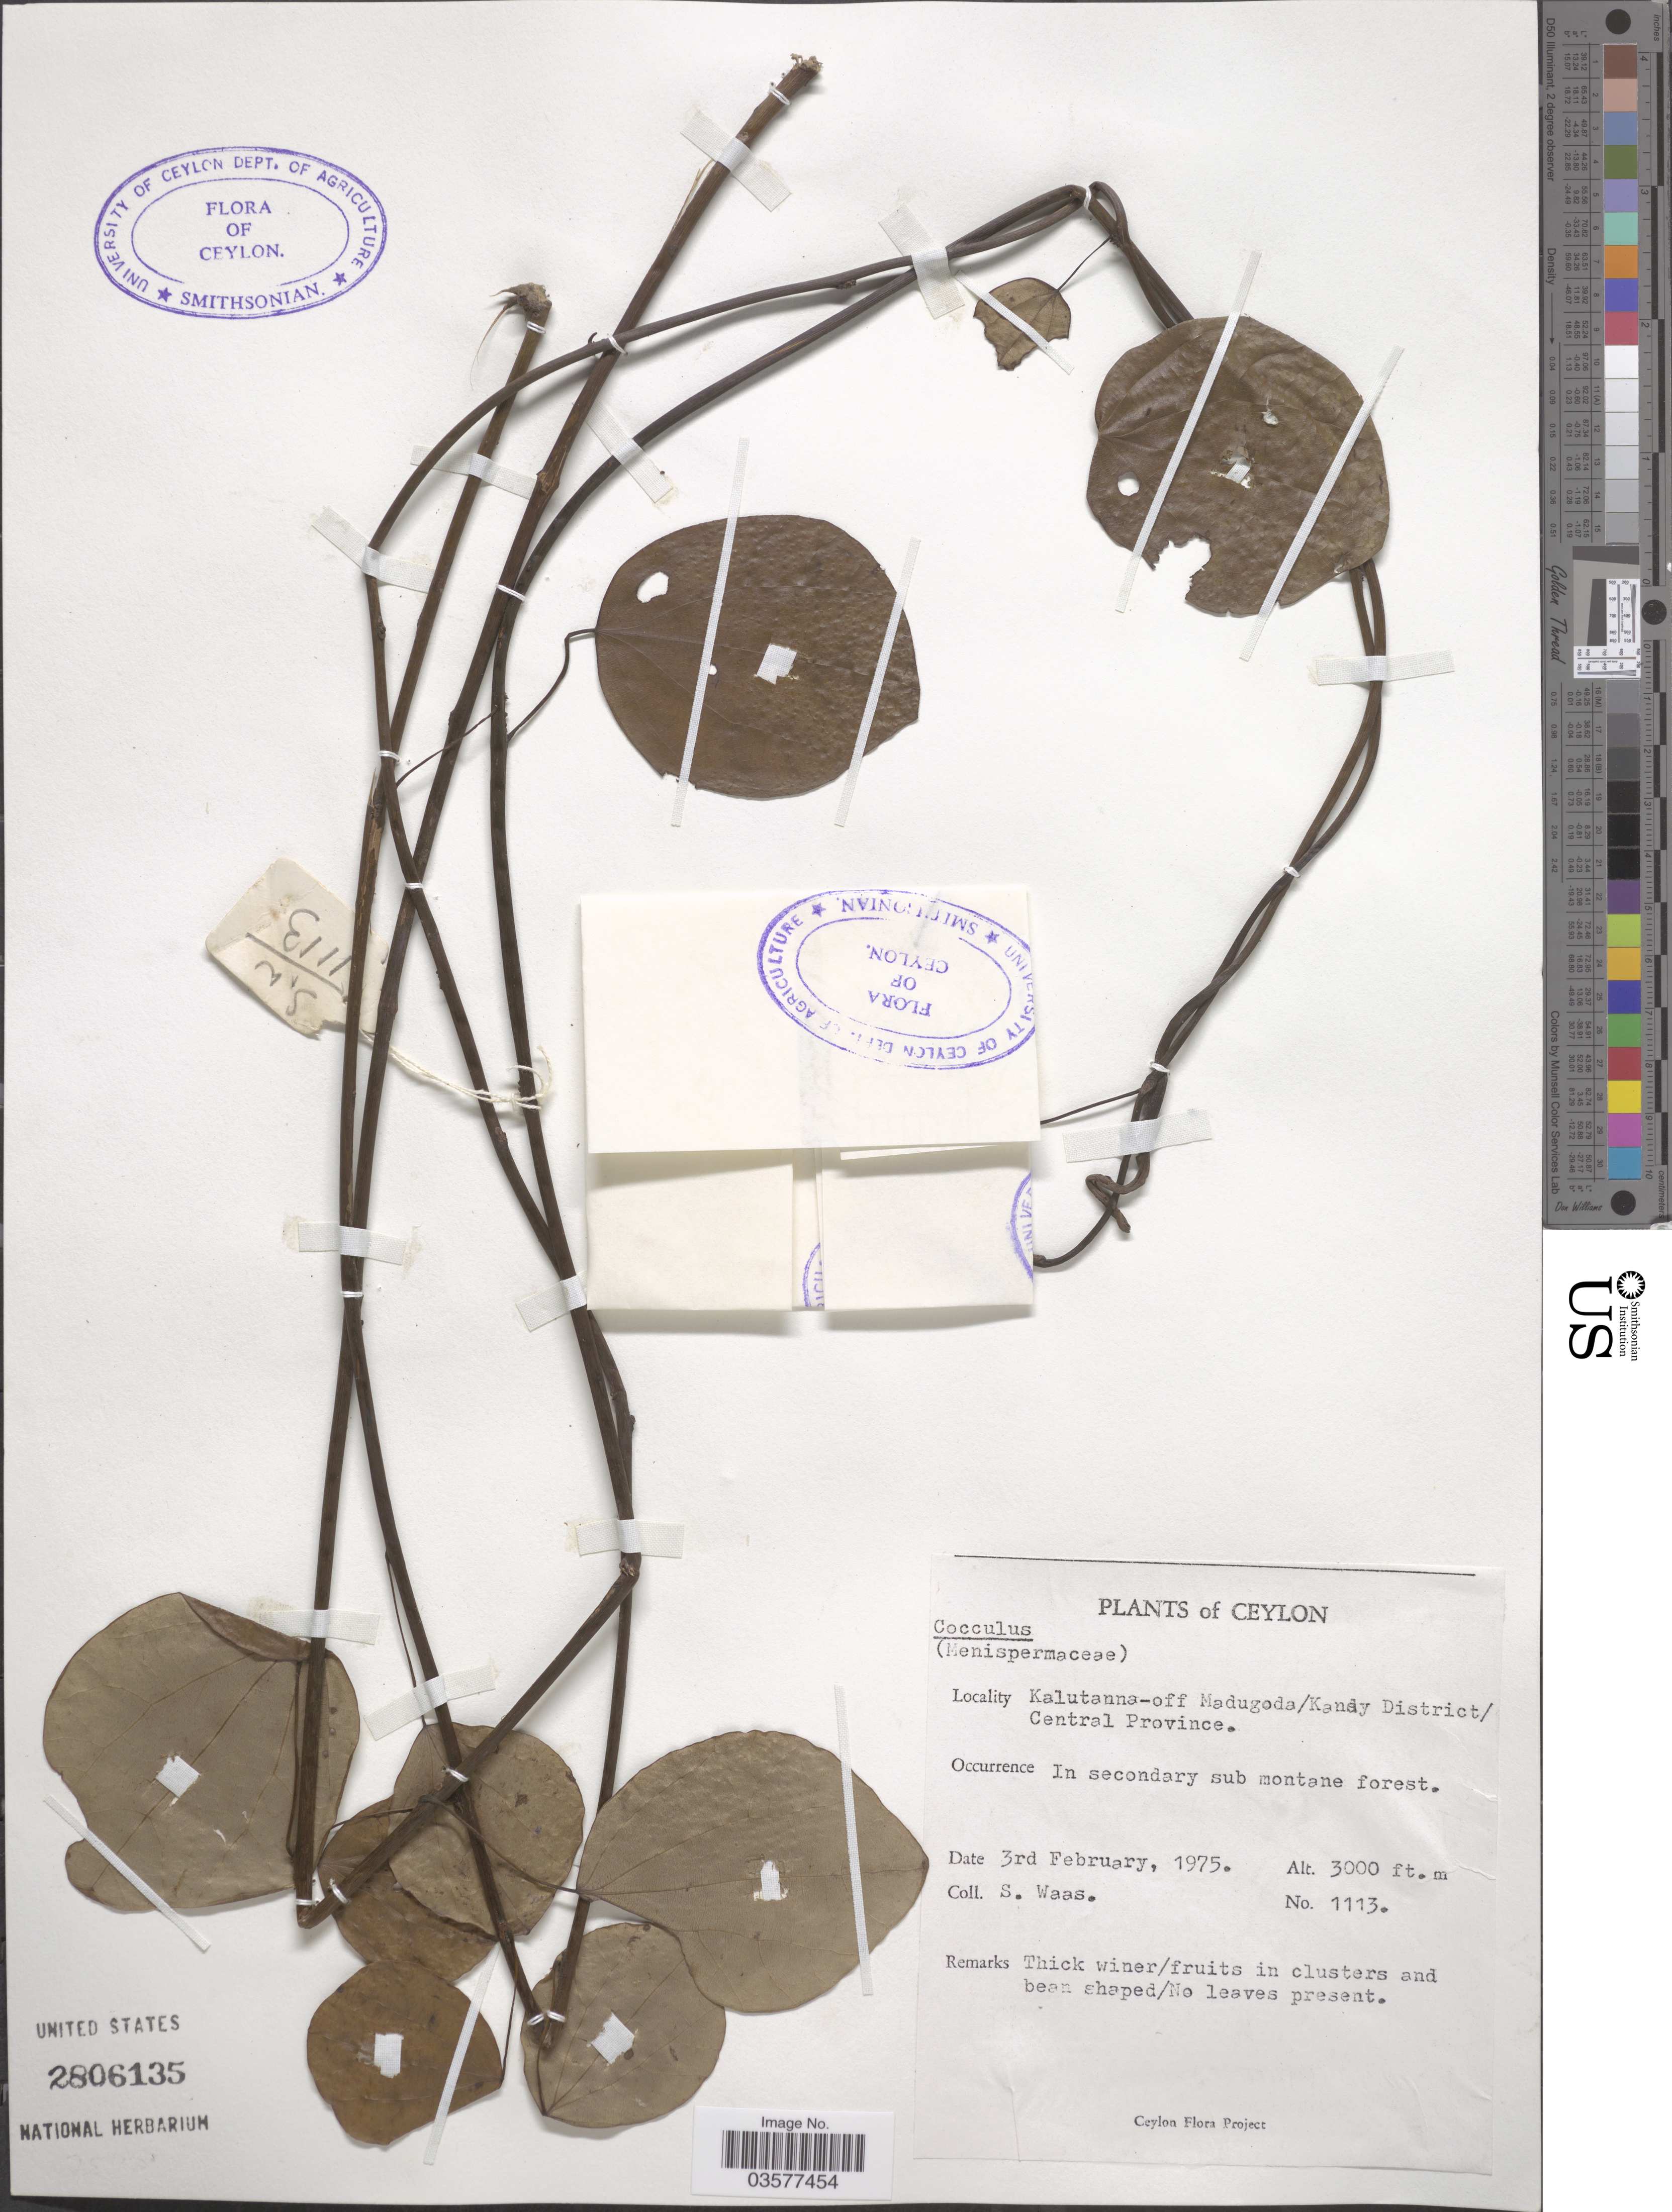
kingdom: Plantae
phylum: Tracheophyta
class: Magnoliopsida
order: Ranunculales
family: Menispermaceae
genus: Cocculus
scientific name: Cocculus sp.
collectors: S. Waas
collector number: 1113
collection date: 1975-02-03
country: Sri Lanka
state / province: Central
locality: Ceylon. Kalutanna-off Madugoda/ Kandy District.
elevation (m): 914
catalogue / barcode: US 2806135